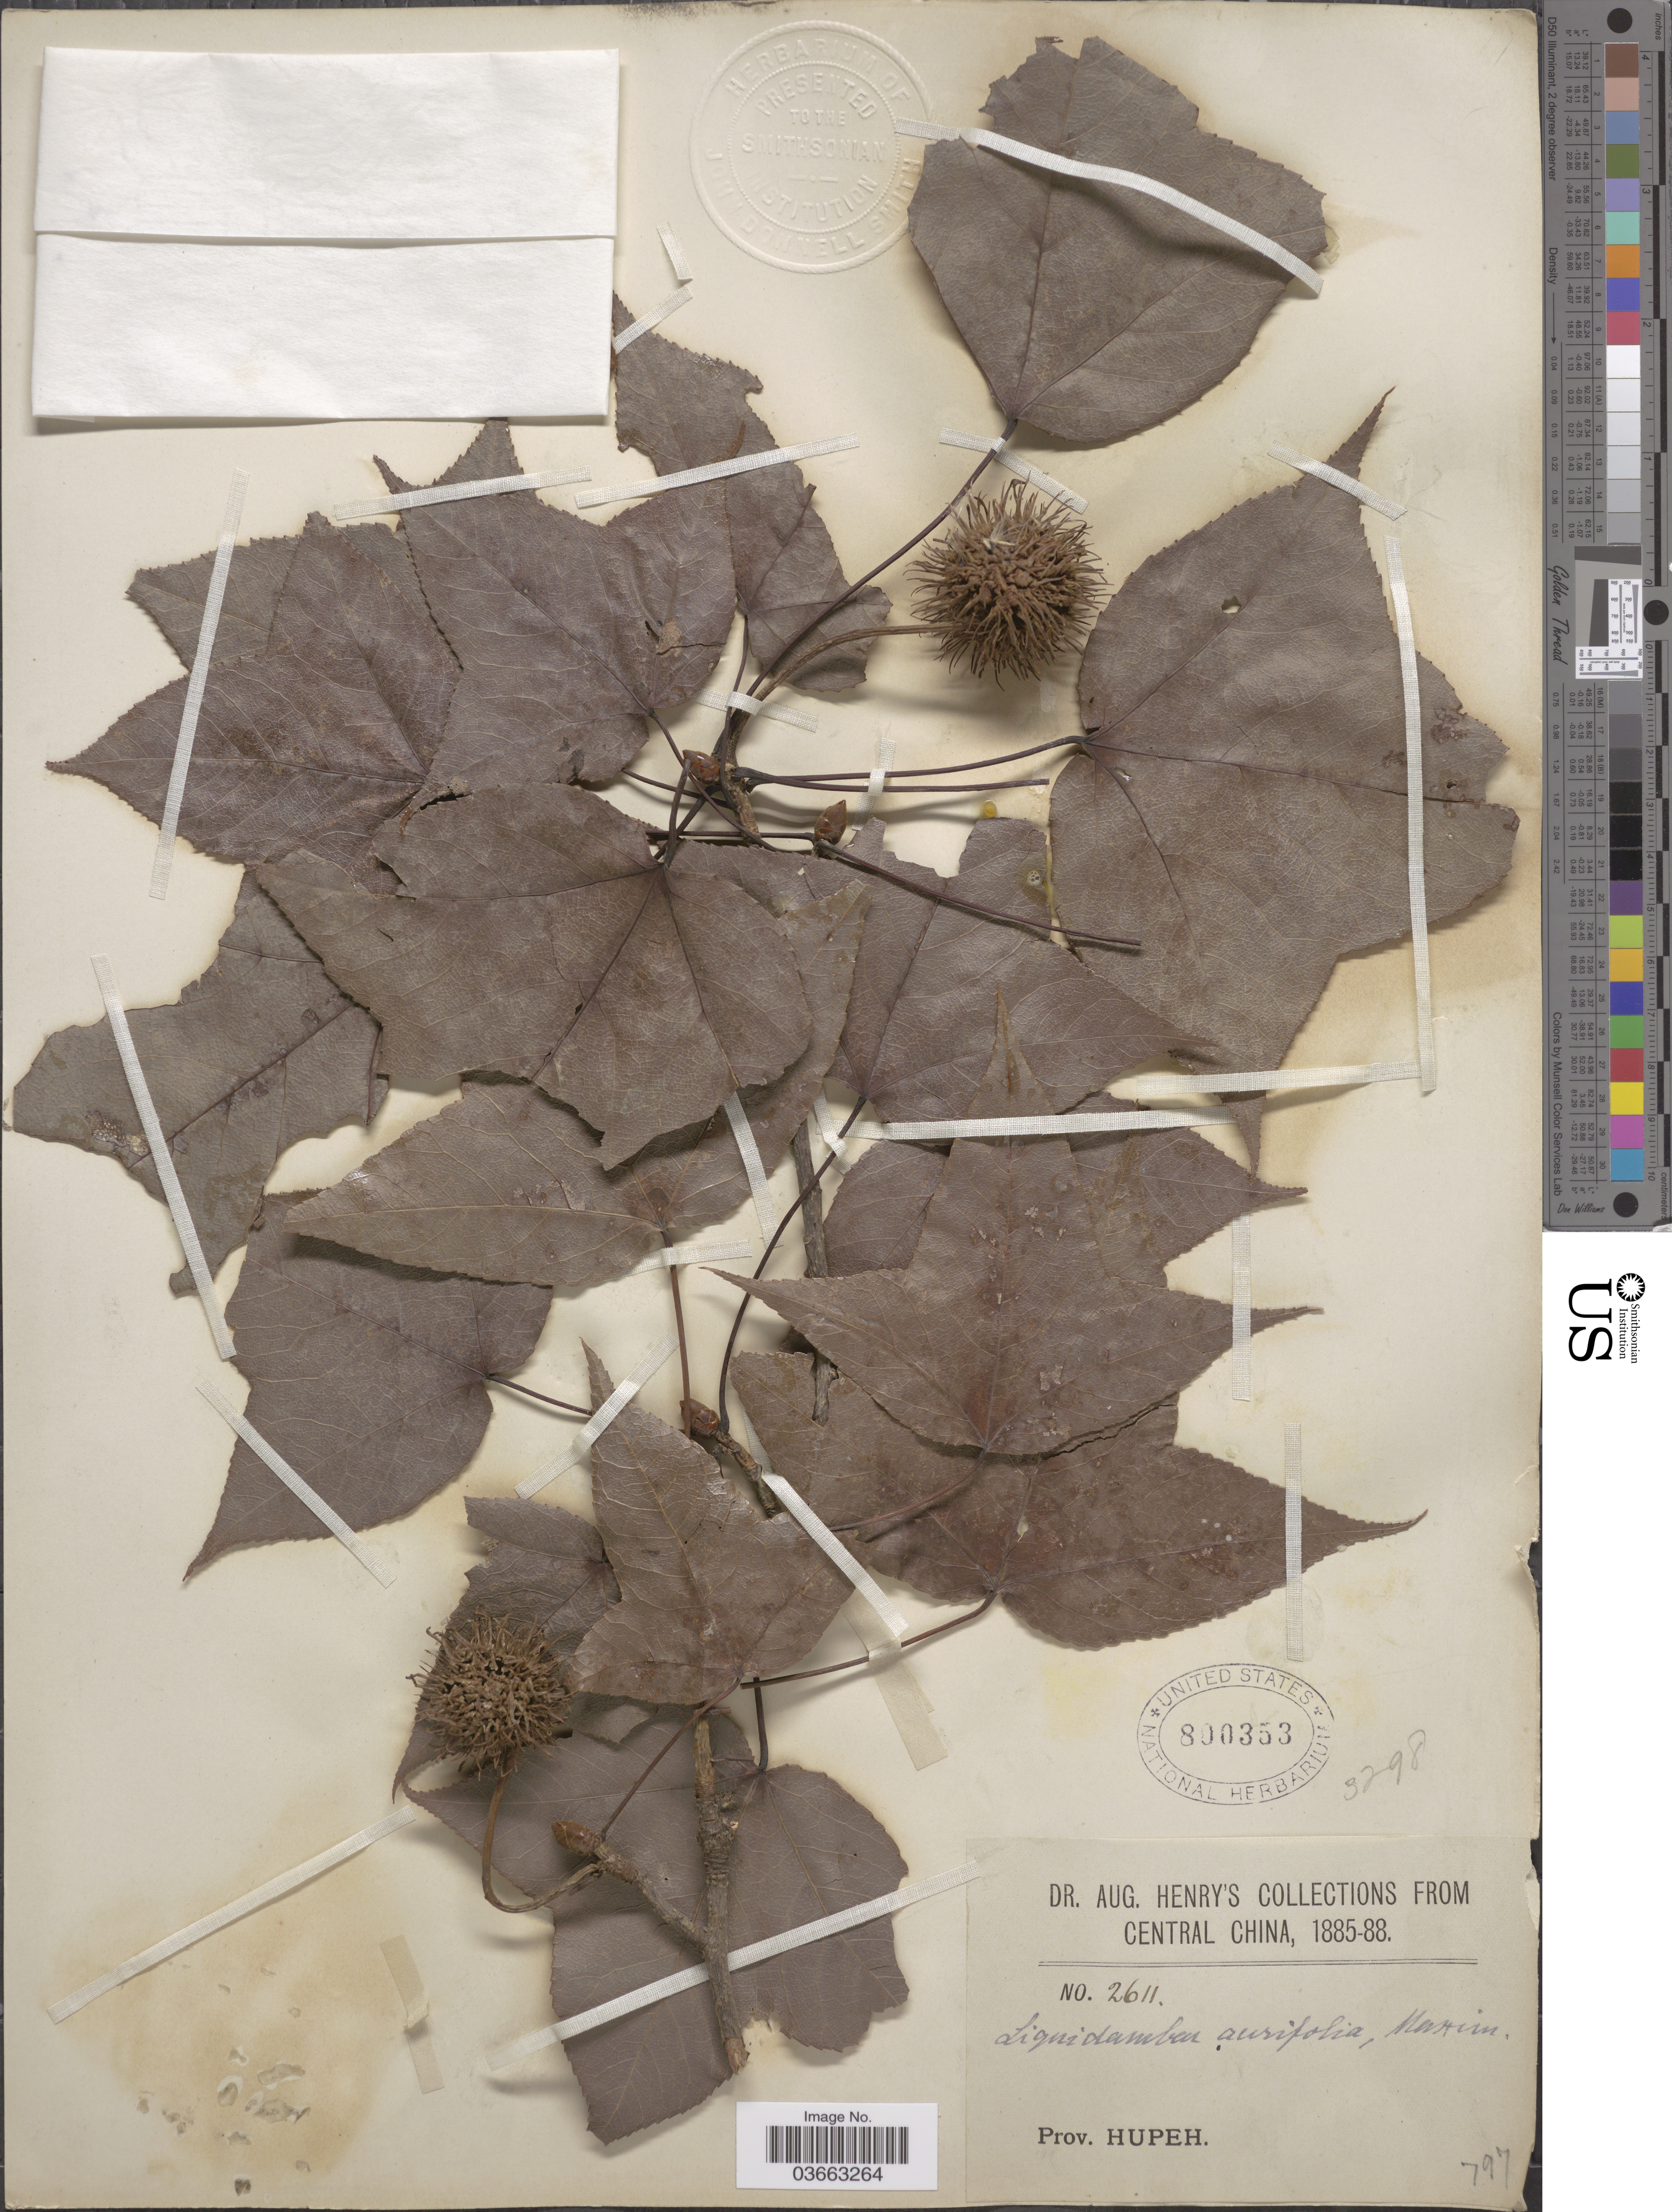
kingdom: Plantae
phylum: Tracheophyta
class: Magnoliopsida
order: Saxifragales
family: Altingiaceae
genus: Liquidambar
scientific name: Liquidambar formosana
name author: Hance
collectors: A. Henry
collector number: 2611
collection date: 1885/1888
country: China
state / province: Hubei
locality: Central China. Prov. Hupeh.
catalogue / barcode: US 800353